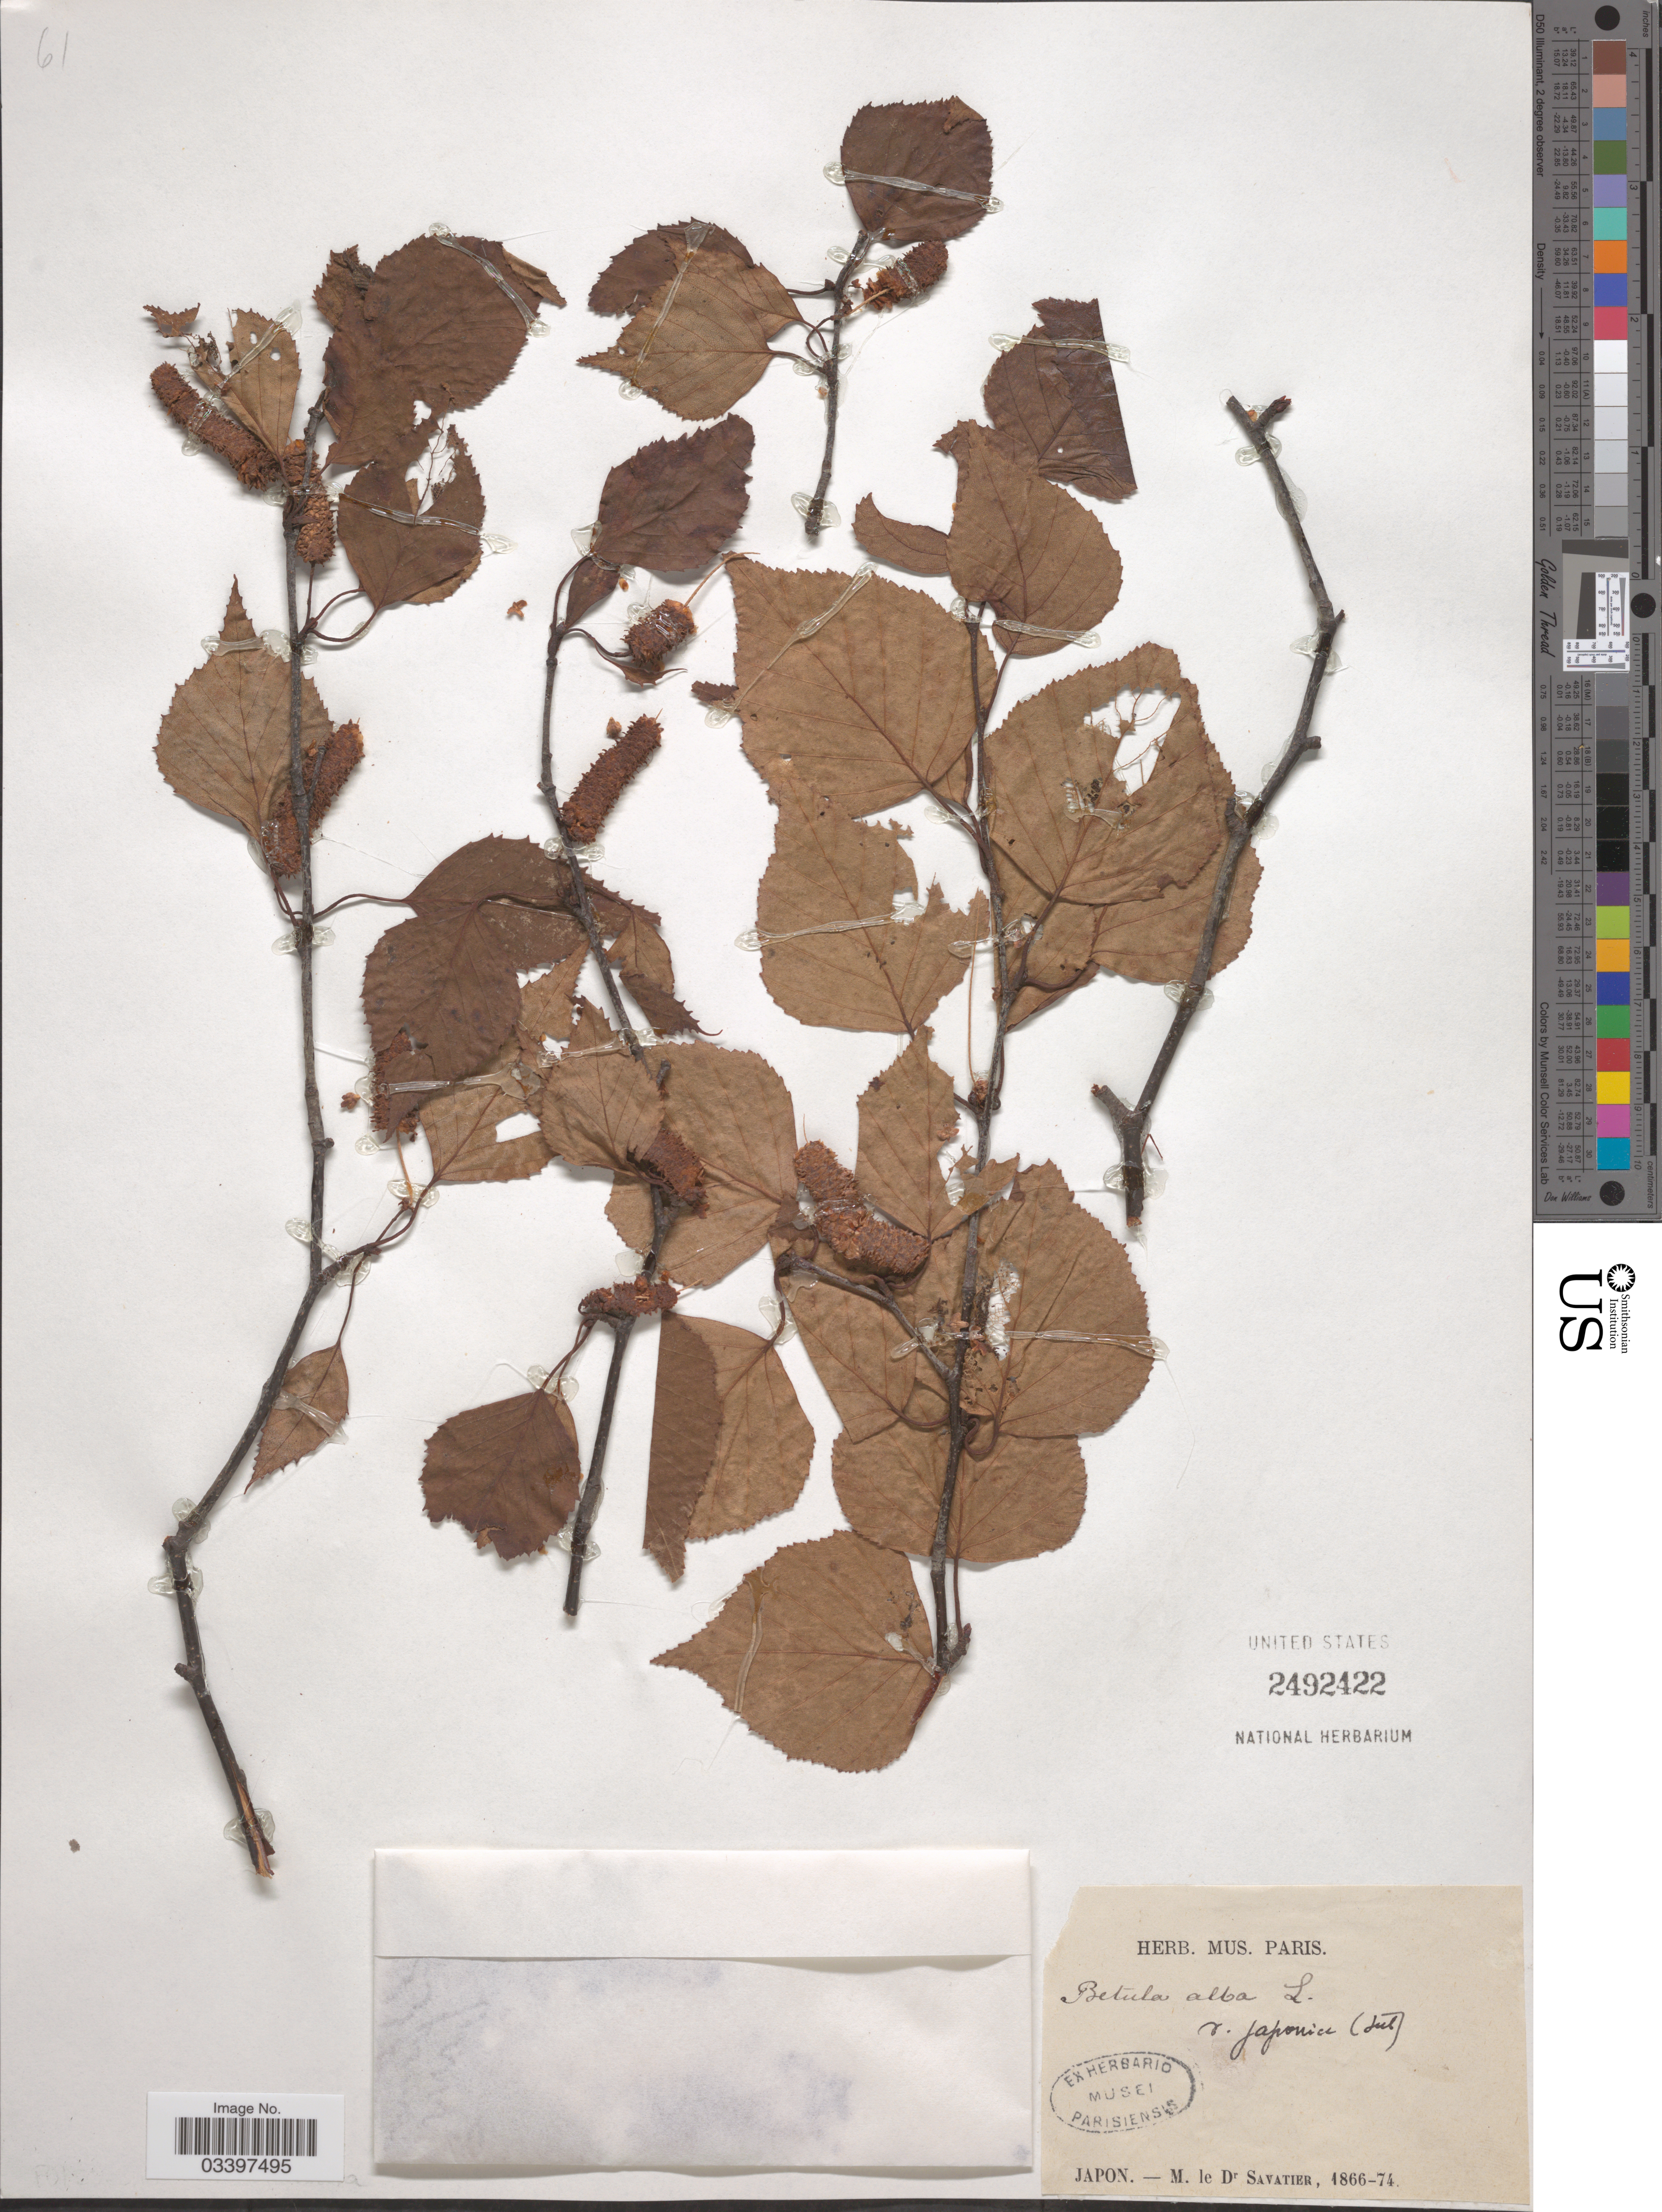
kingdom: Plantae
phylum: Tracheophyta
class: Magnoliopsida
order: Fagales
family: Betulaceae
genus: Betula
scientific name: Betula pubescens var. glabrata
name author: Wahlenb.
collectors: M. Savatier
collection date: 1866/1874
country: Japan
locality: Japon.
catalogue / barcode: US 2492422